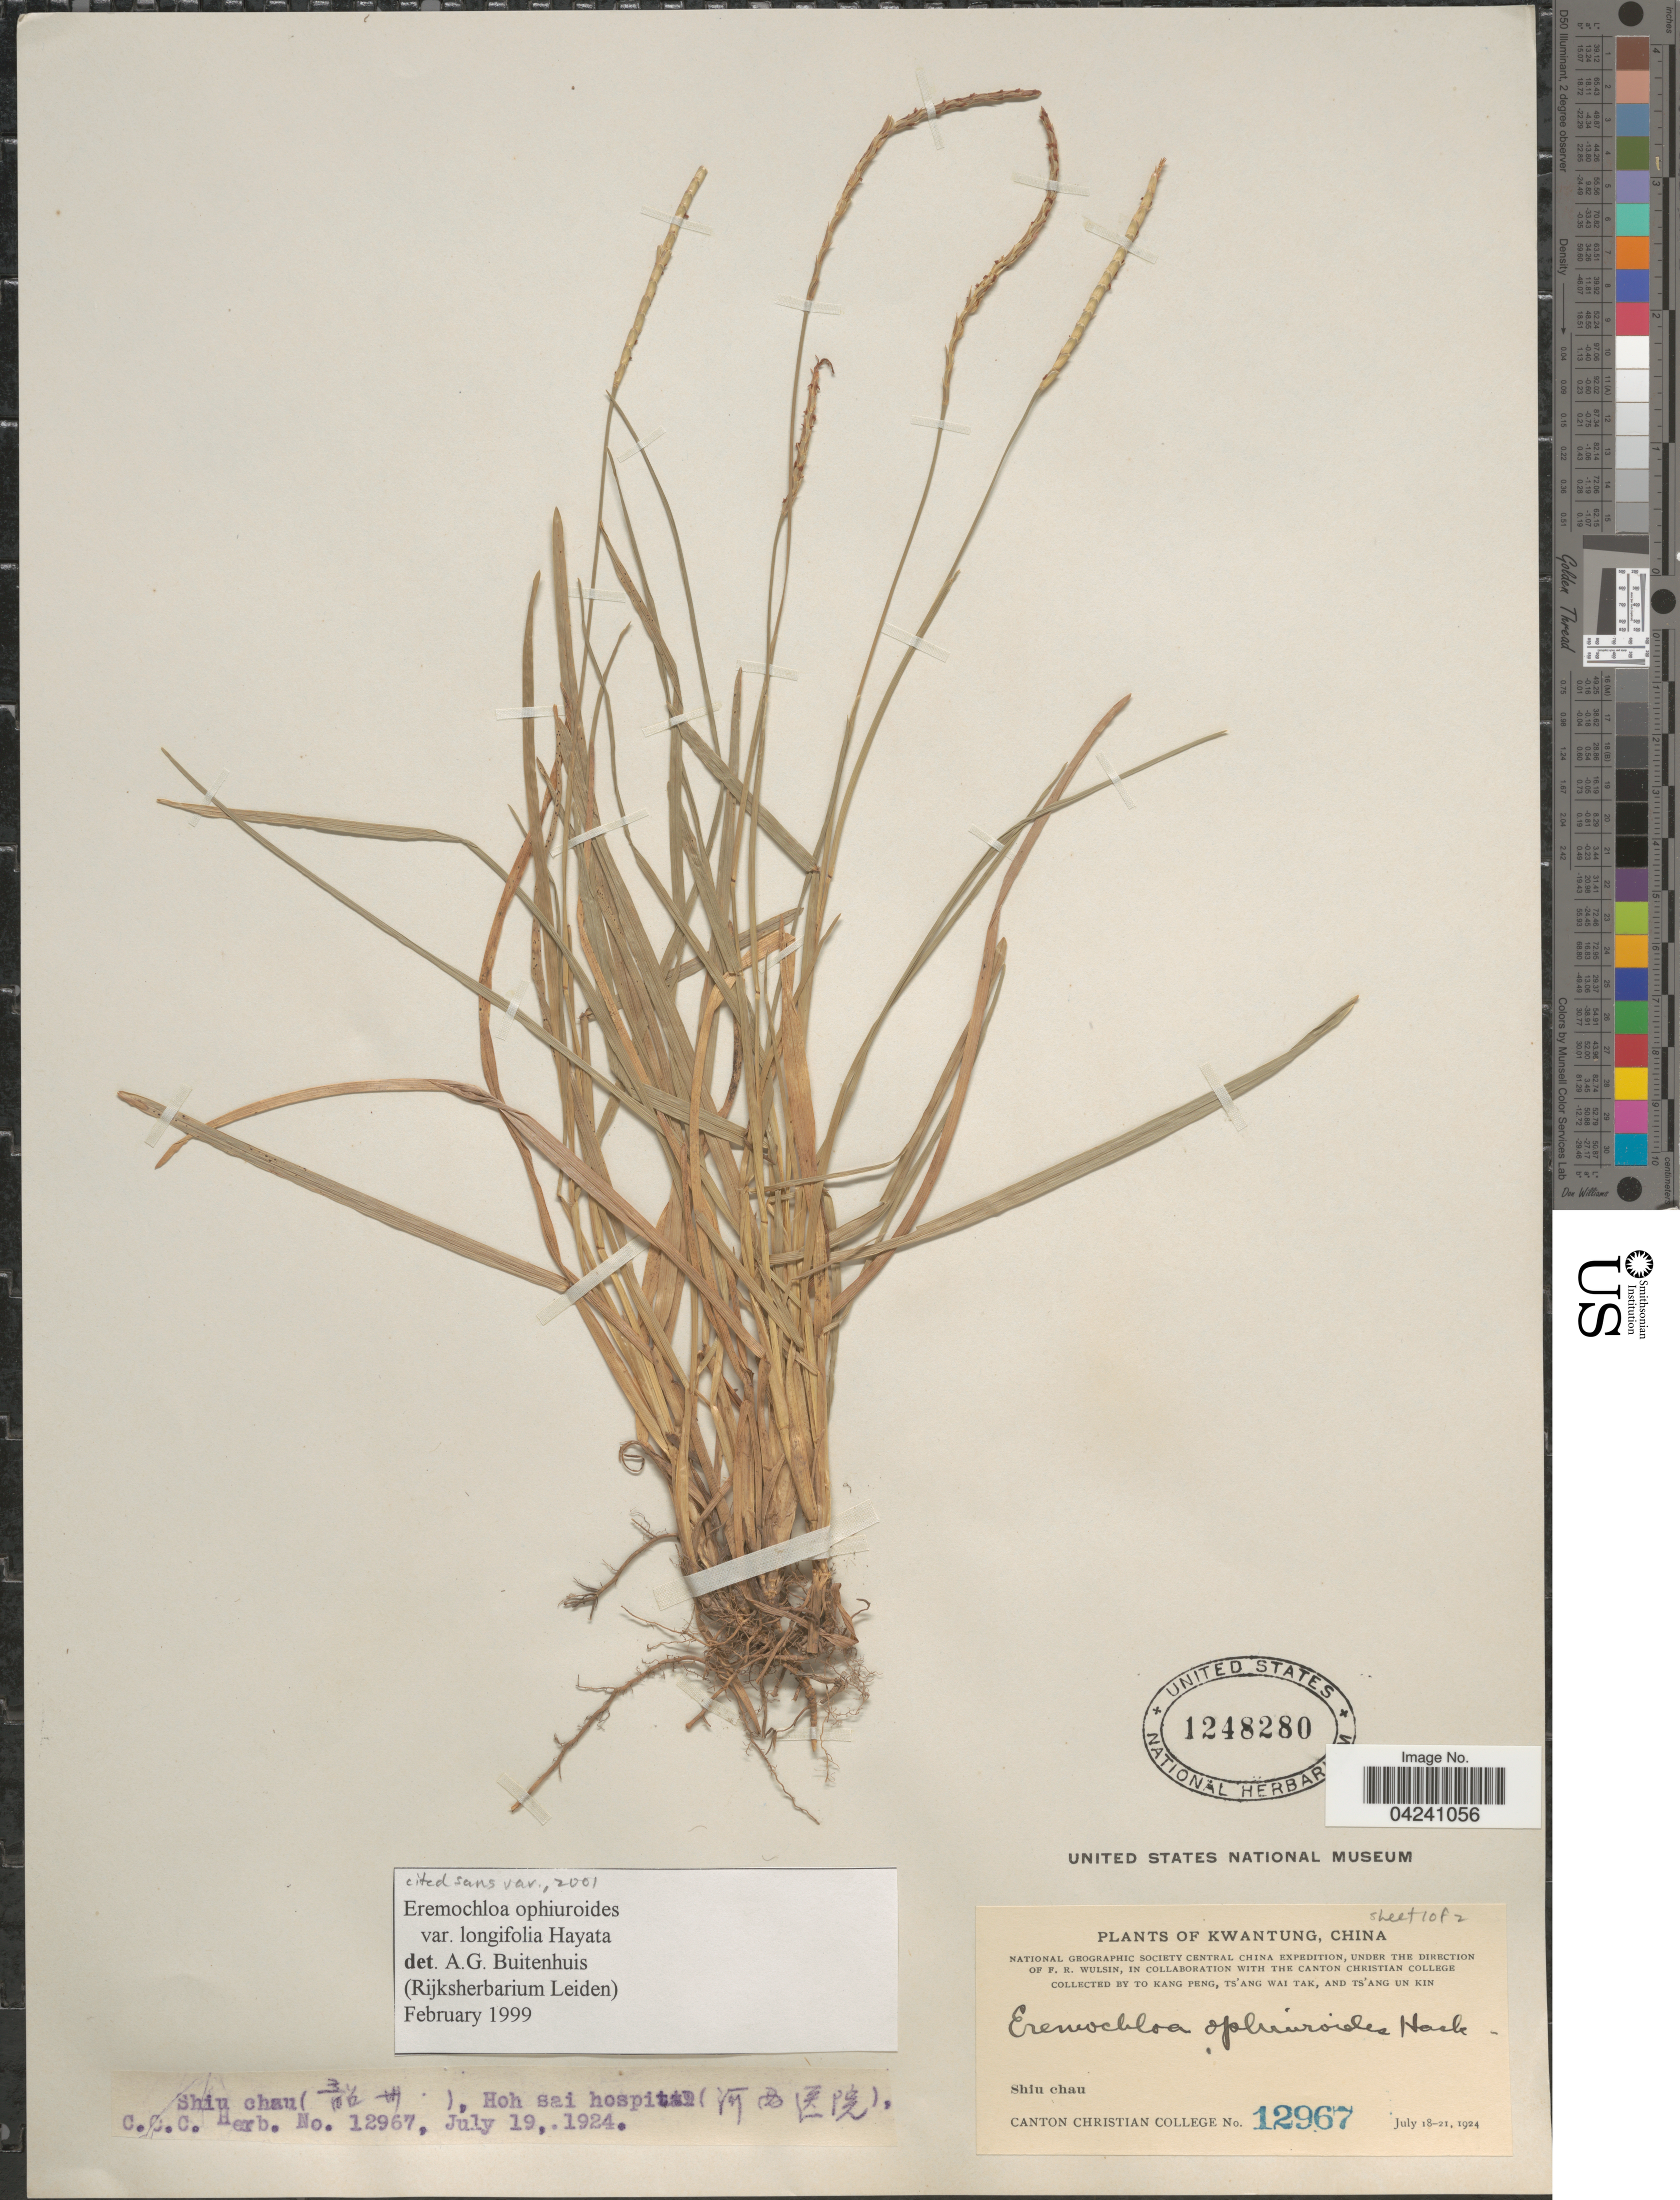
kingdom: Plantae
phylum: Tracheophyta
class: Liliopsida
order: Poales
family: Poaceae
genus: Eremochloa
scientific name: Eremochloa ophiuroides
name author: (Munro) Hack.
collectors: T. K. Peng, W. T. Tsang & Ts' Ang Un Kin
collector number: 12967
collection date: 1924-07-19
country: China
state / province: Guangdong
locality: Shiu chau (X), Hoh sai hospital (X). Kwantung. National Geographic Society Central China Expedition. Shiu chau.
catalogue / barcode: US 1248280